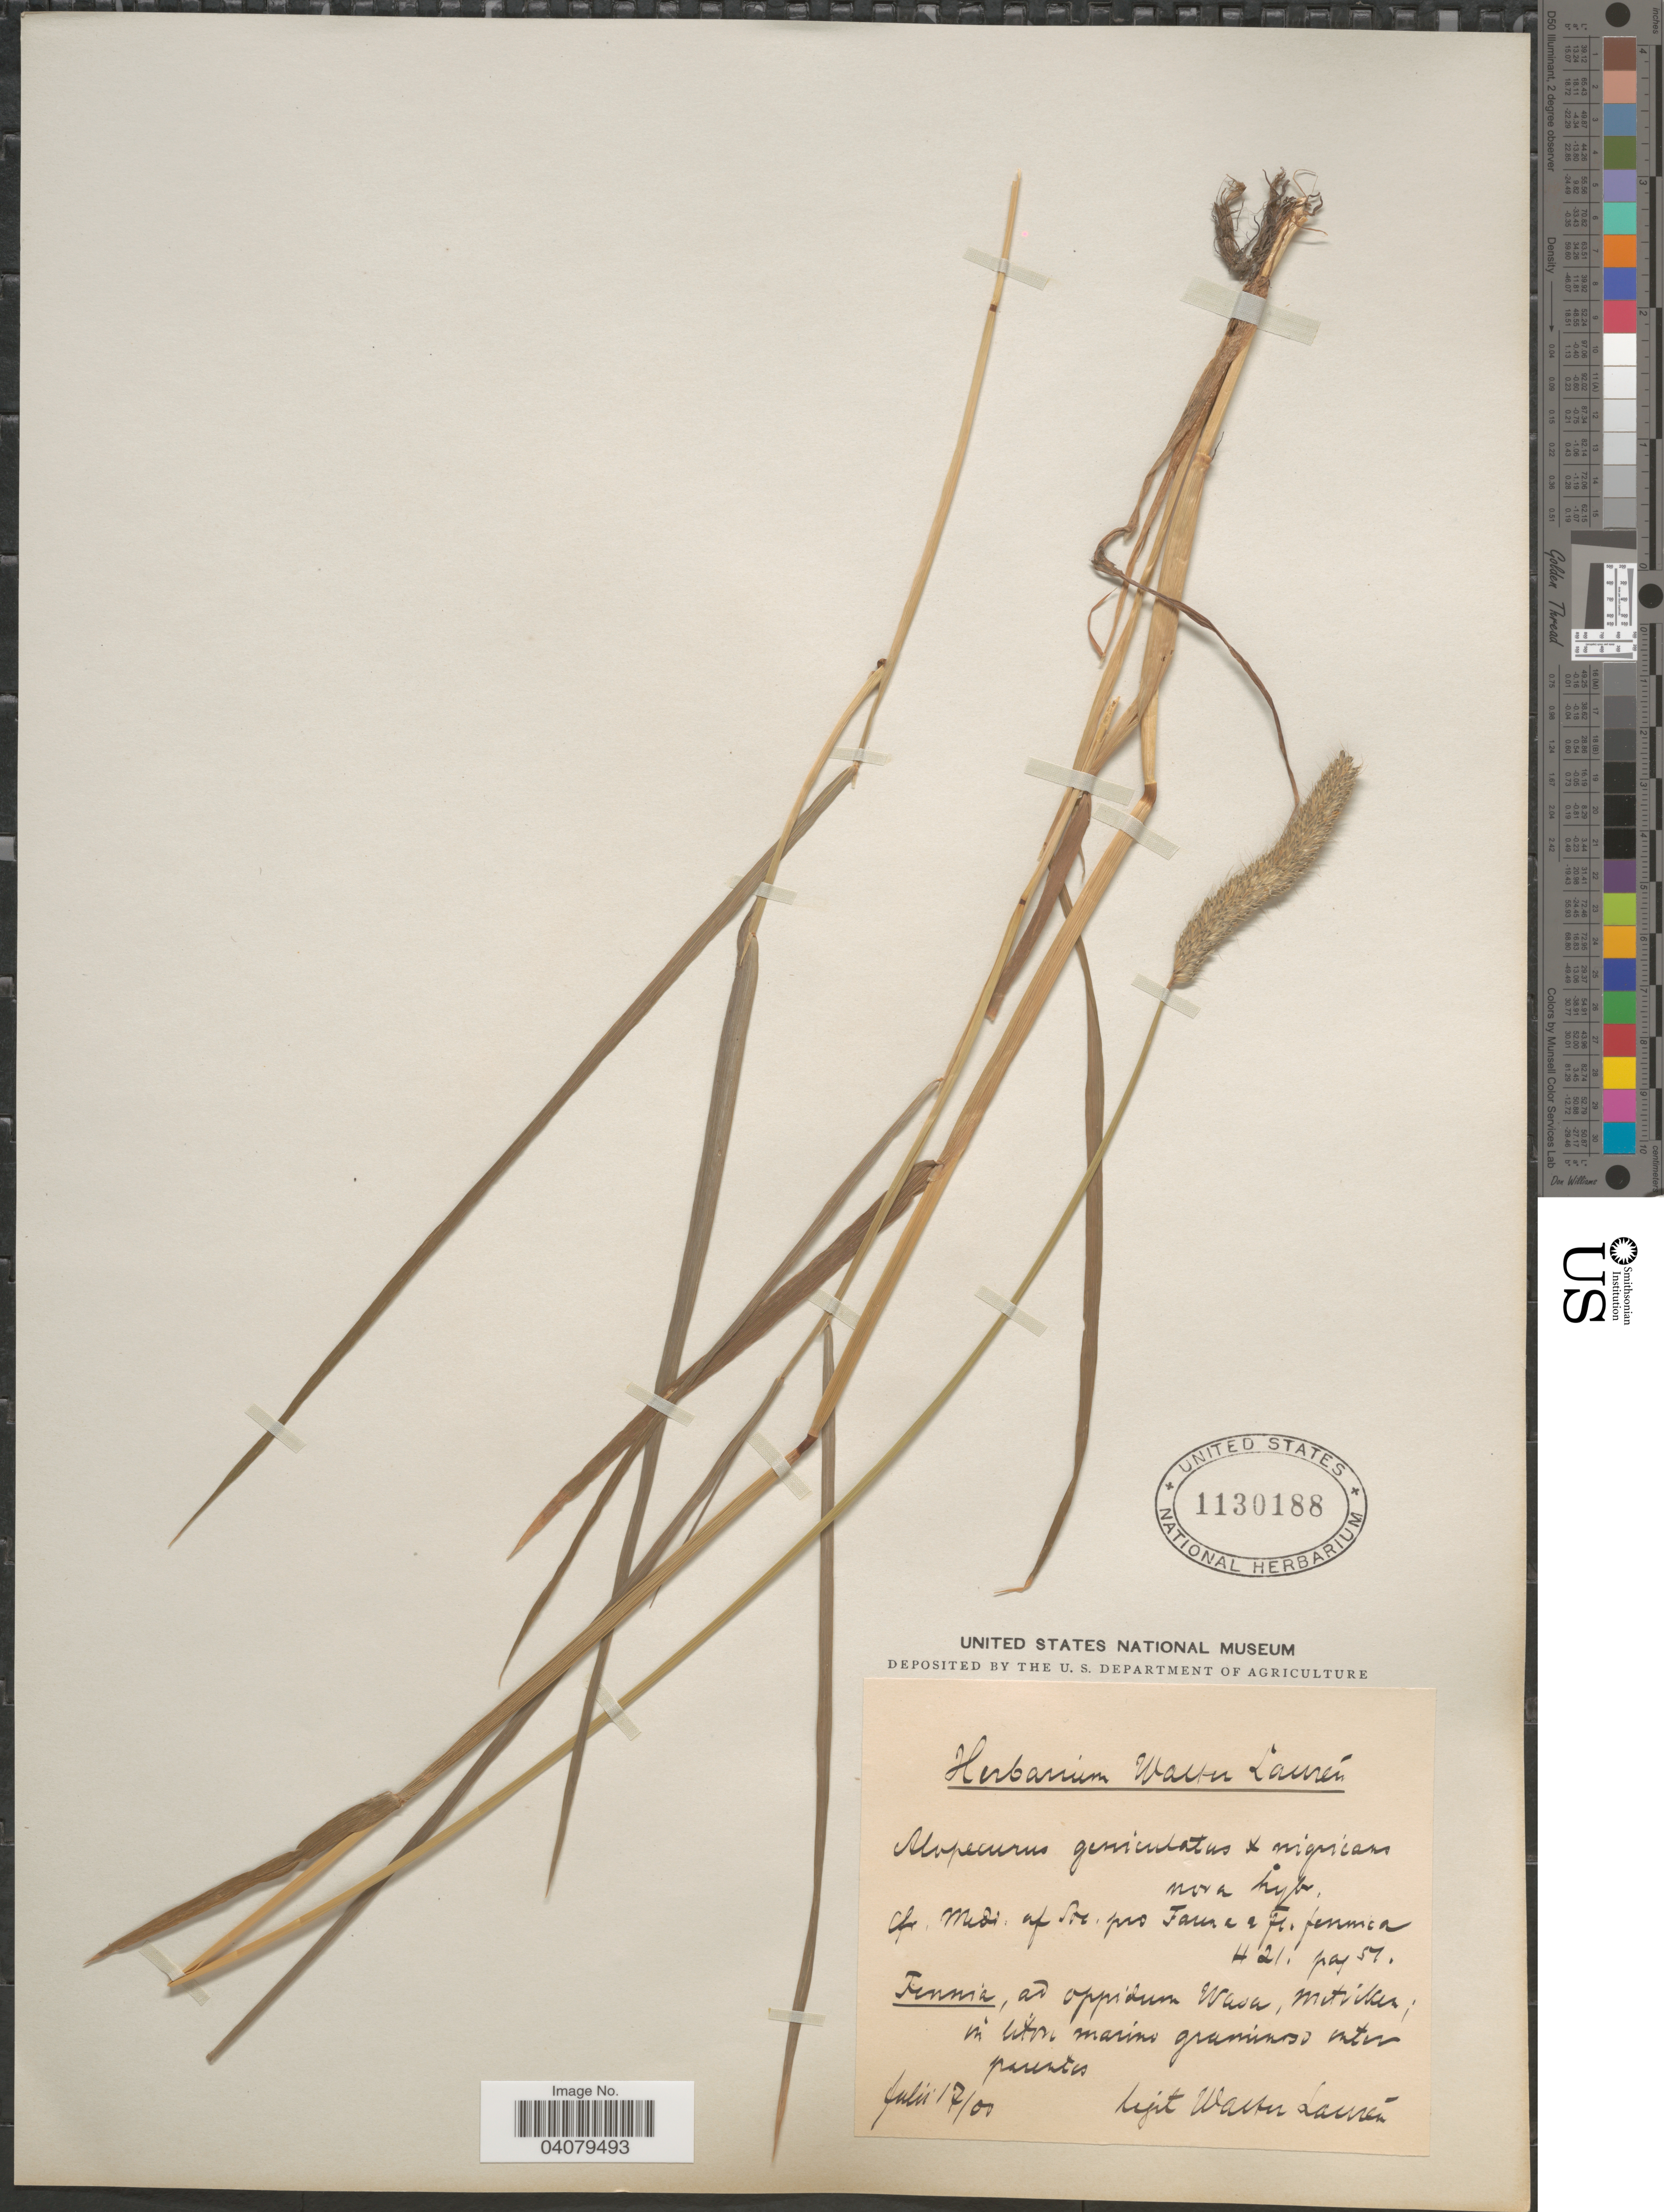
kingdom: Plantae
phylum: Tracheophyta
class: Liliopsida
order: Poales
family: Poaceae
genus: Alopecurus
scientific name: Alopecurus geniculatus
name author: L.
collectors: W. Lauren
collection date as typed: Transcribed d/m/y: 17/7/0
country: Finland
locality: Fennia. Ad oppidum Wasa, Metviken; in litor marino graminoso inter parentes.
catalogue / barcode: US 1130188